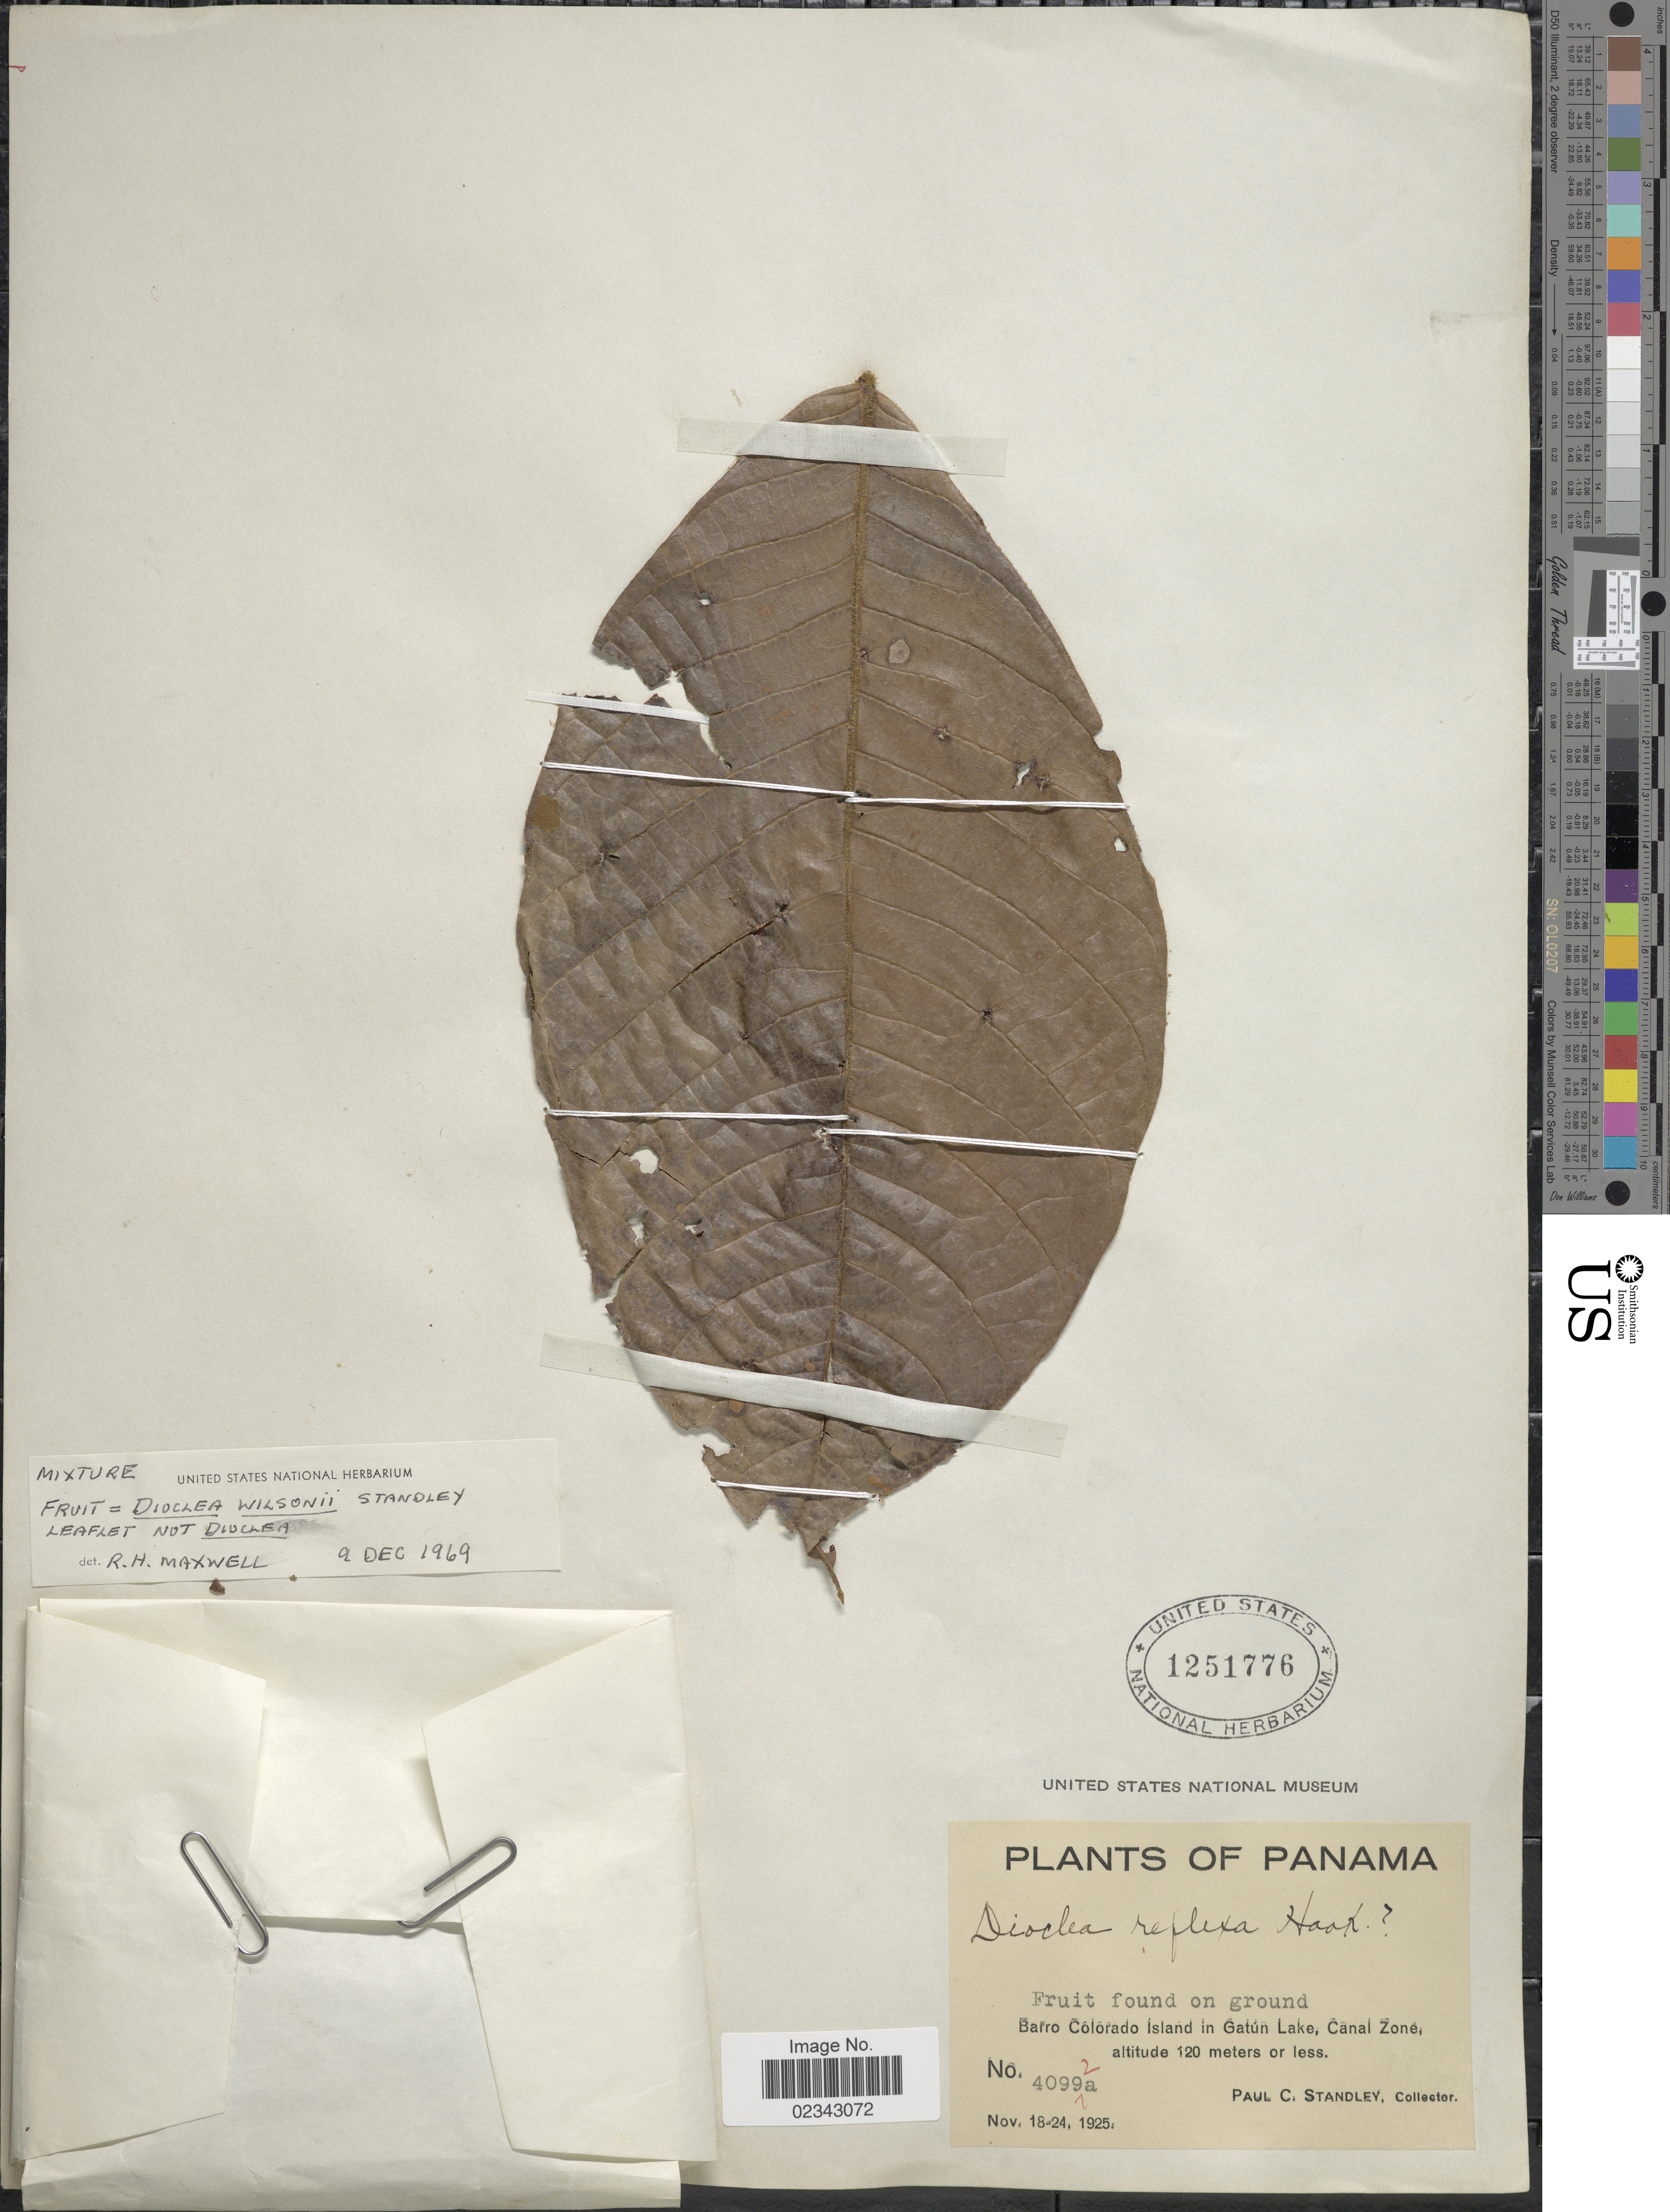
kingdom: Plantae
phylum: Tracheophyta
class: Magnoliopsida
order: Fabales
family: Fabaceae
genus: Macropsychanthus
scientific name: Macropsychanthus wilsonii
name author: (Standl.) L.P. Queiroz & Snak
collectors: P. C. Standley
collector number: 40992a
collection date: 1925-11-18/1925-11-24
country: Panama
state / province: Panamá Oeste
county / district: Canal Zone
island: Barro Colorado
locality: Barro Colorado Island in Gatun Lake, Canal Zone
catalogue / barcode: US 1251776